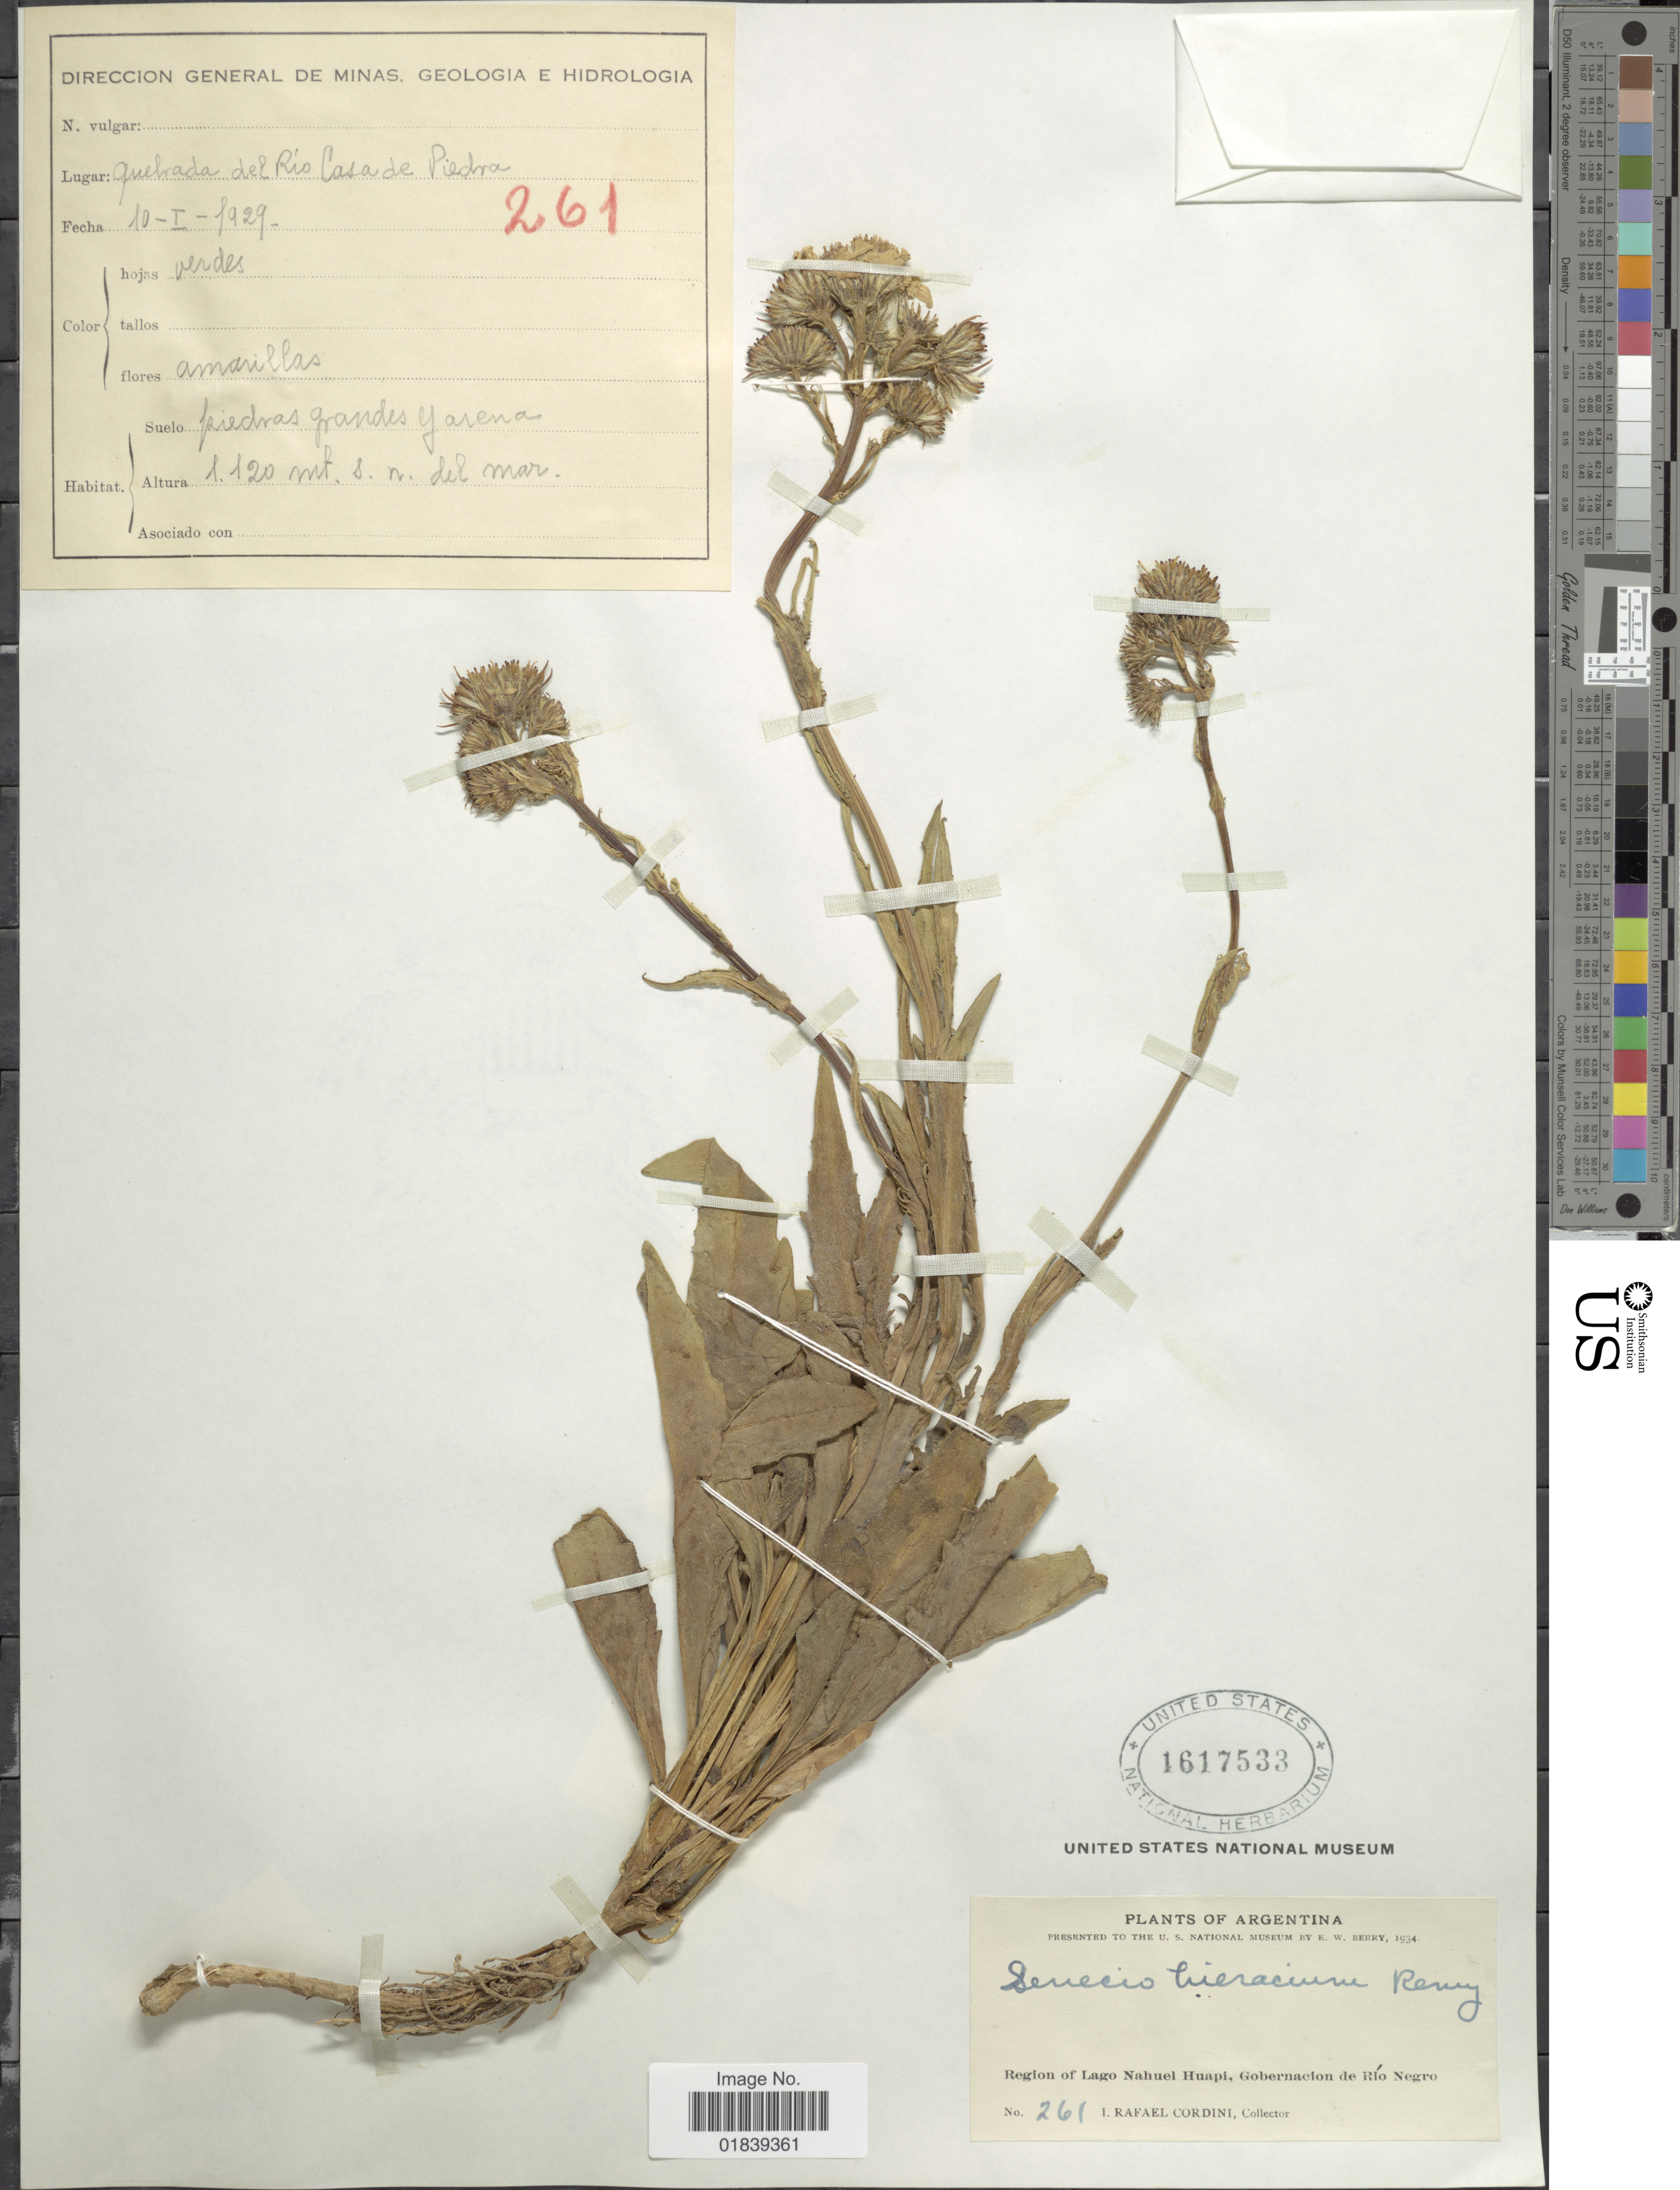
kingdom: Plantae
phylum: Tracheophyta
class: Magnoliopsida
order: Asterales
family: Asteraceae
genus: Senecio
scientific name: Senecio hieracium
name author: J. Rémy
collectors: I. Cordini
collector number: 261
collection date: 1929-01-10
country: Argentina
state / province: Rio Negro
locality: Region of Lago Nahuel Huapi, Quebrada del Rio Casa de Piedra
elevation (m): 1120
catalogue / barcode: US 1617533